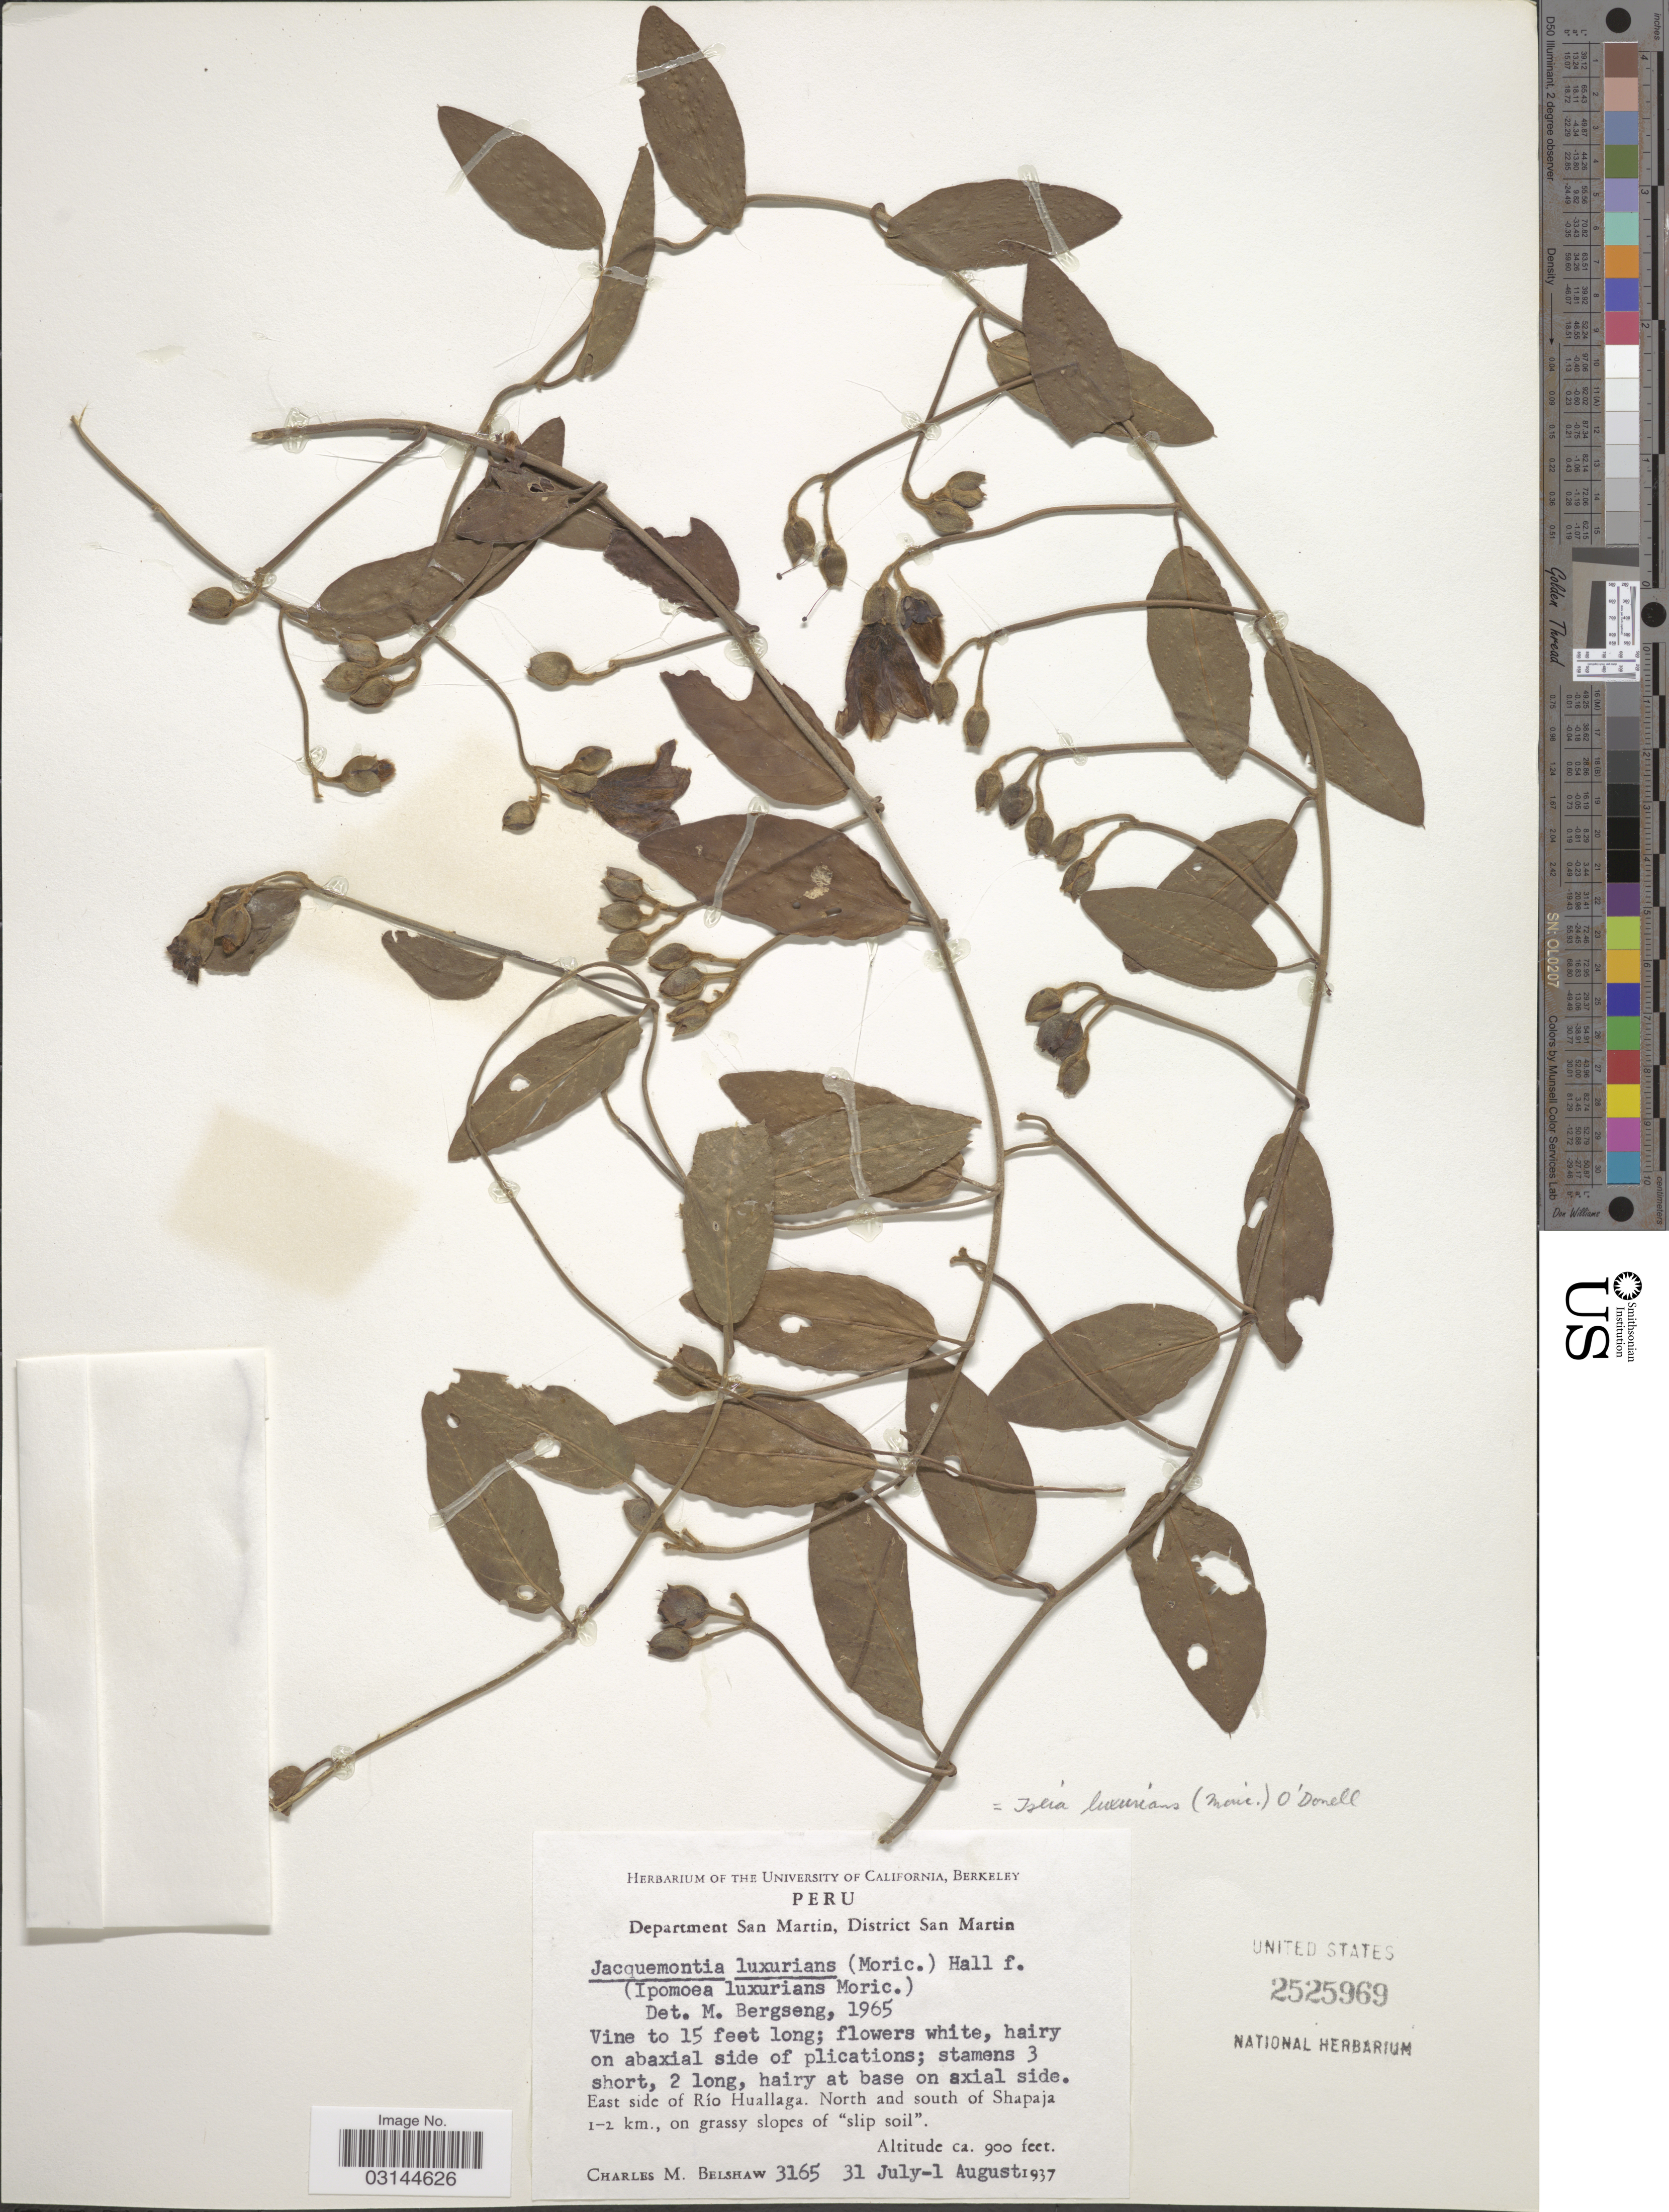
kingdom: Plantae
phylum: Tracheophyta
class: Magnoliopsida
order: Solanales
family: Convolvulaceae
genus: Aniseia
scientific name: Aniseia luxurians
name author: (Moric.) Athiê-Souza & Buril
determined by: Strong, Mark T., (BOT), Smithsonian Institution - National Museum of Natural History (UNITED STATES)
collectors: C. Shaw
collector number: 3165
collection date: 1937-07-31/1937-08-01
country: Peru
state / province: San Martín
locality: Department San Martin, District San Martin. East side of Río Huallaga. North and south of Shapaja 1-2 km., on grassy slopes of "slip soil".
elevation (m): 274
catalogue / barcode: US 2525969